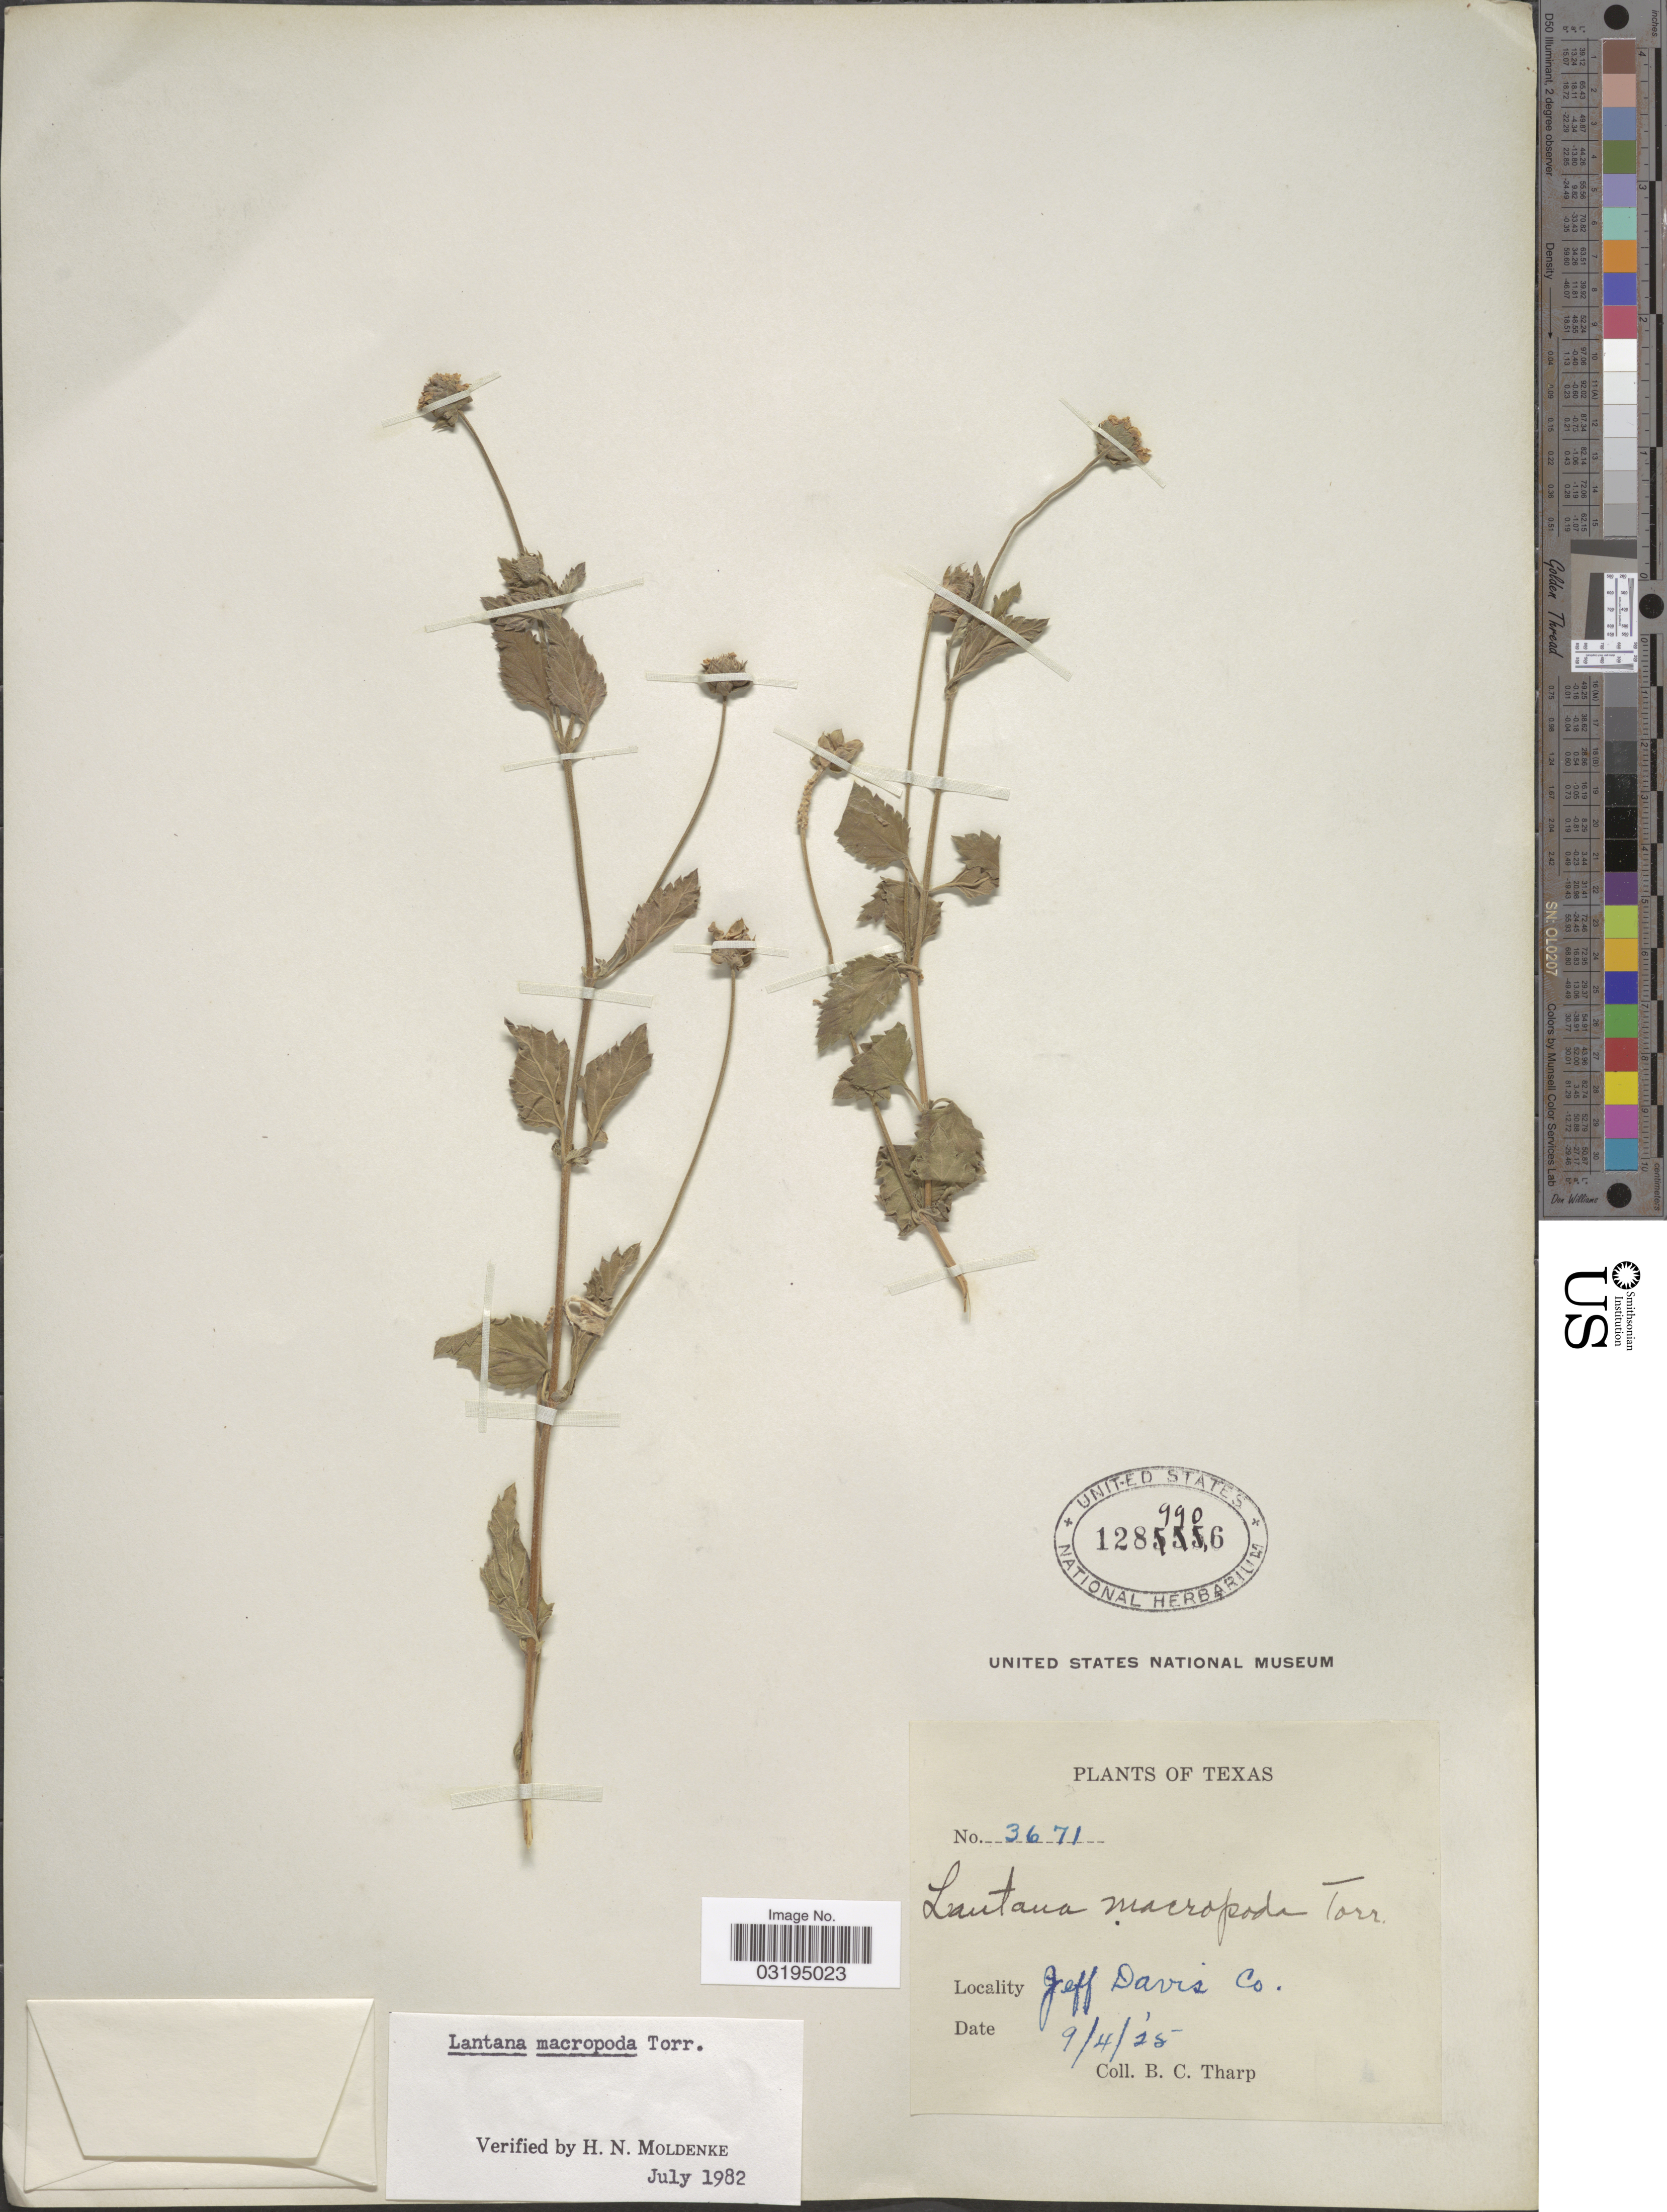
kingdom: Plantae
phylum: Tracheophyta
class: Magnoliopsida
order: Lamiales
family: Verbenaceae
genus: Lantana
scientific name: Lantana macropoda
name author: Torr.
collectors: B. C. Tharp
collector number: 3671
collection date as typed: Transcribed d/m/y: 4/9/25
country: United States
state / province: Texas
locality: Jeff Davis Co.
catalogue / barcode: US 1289906